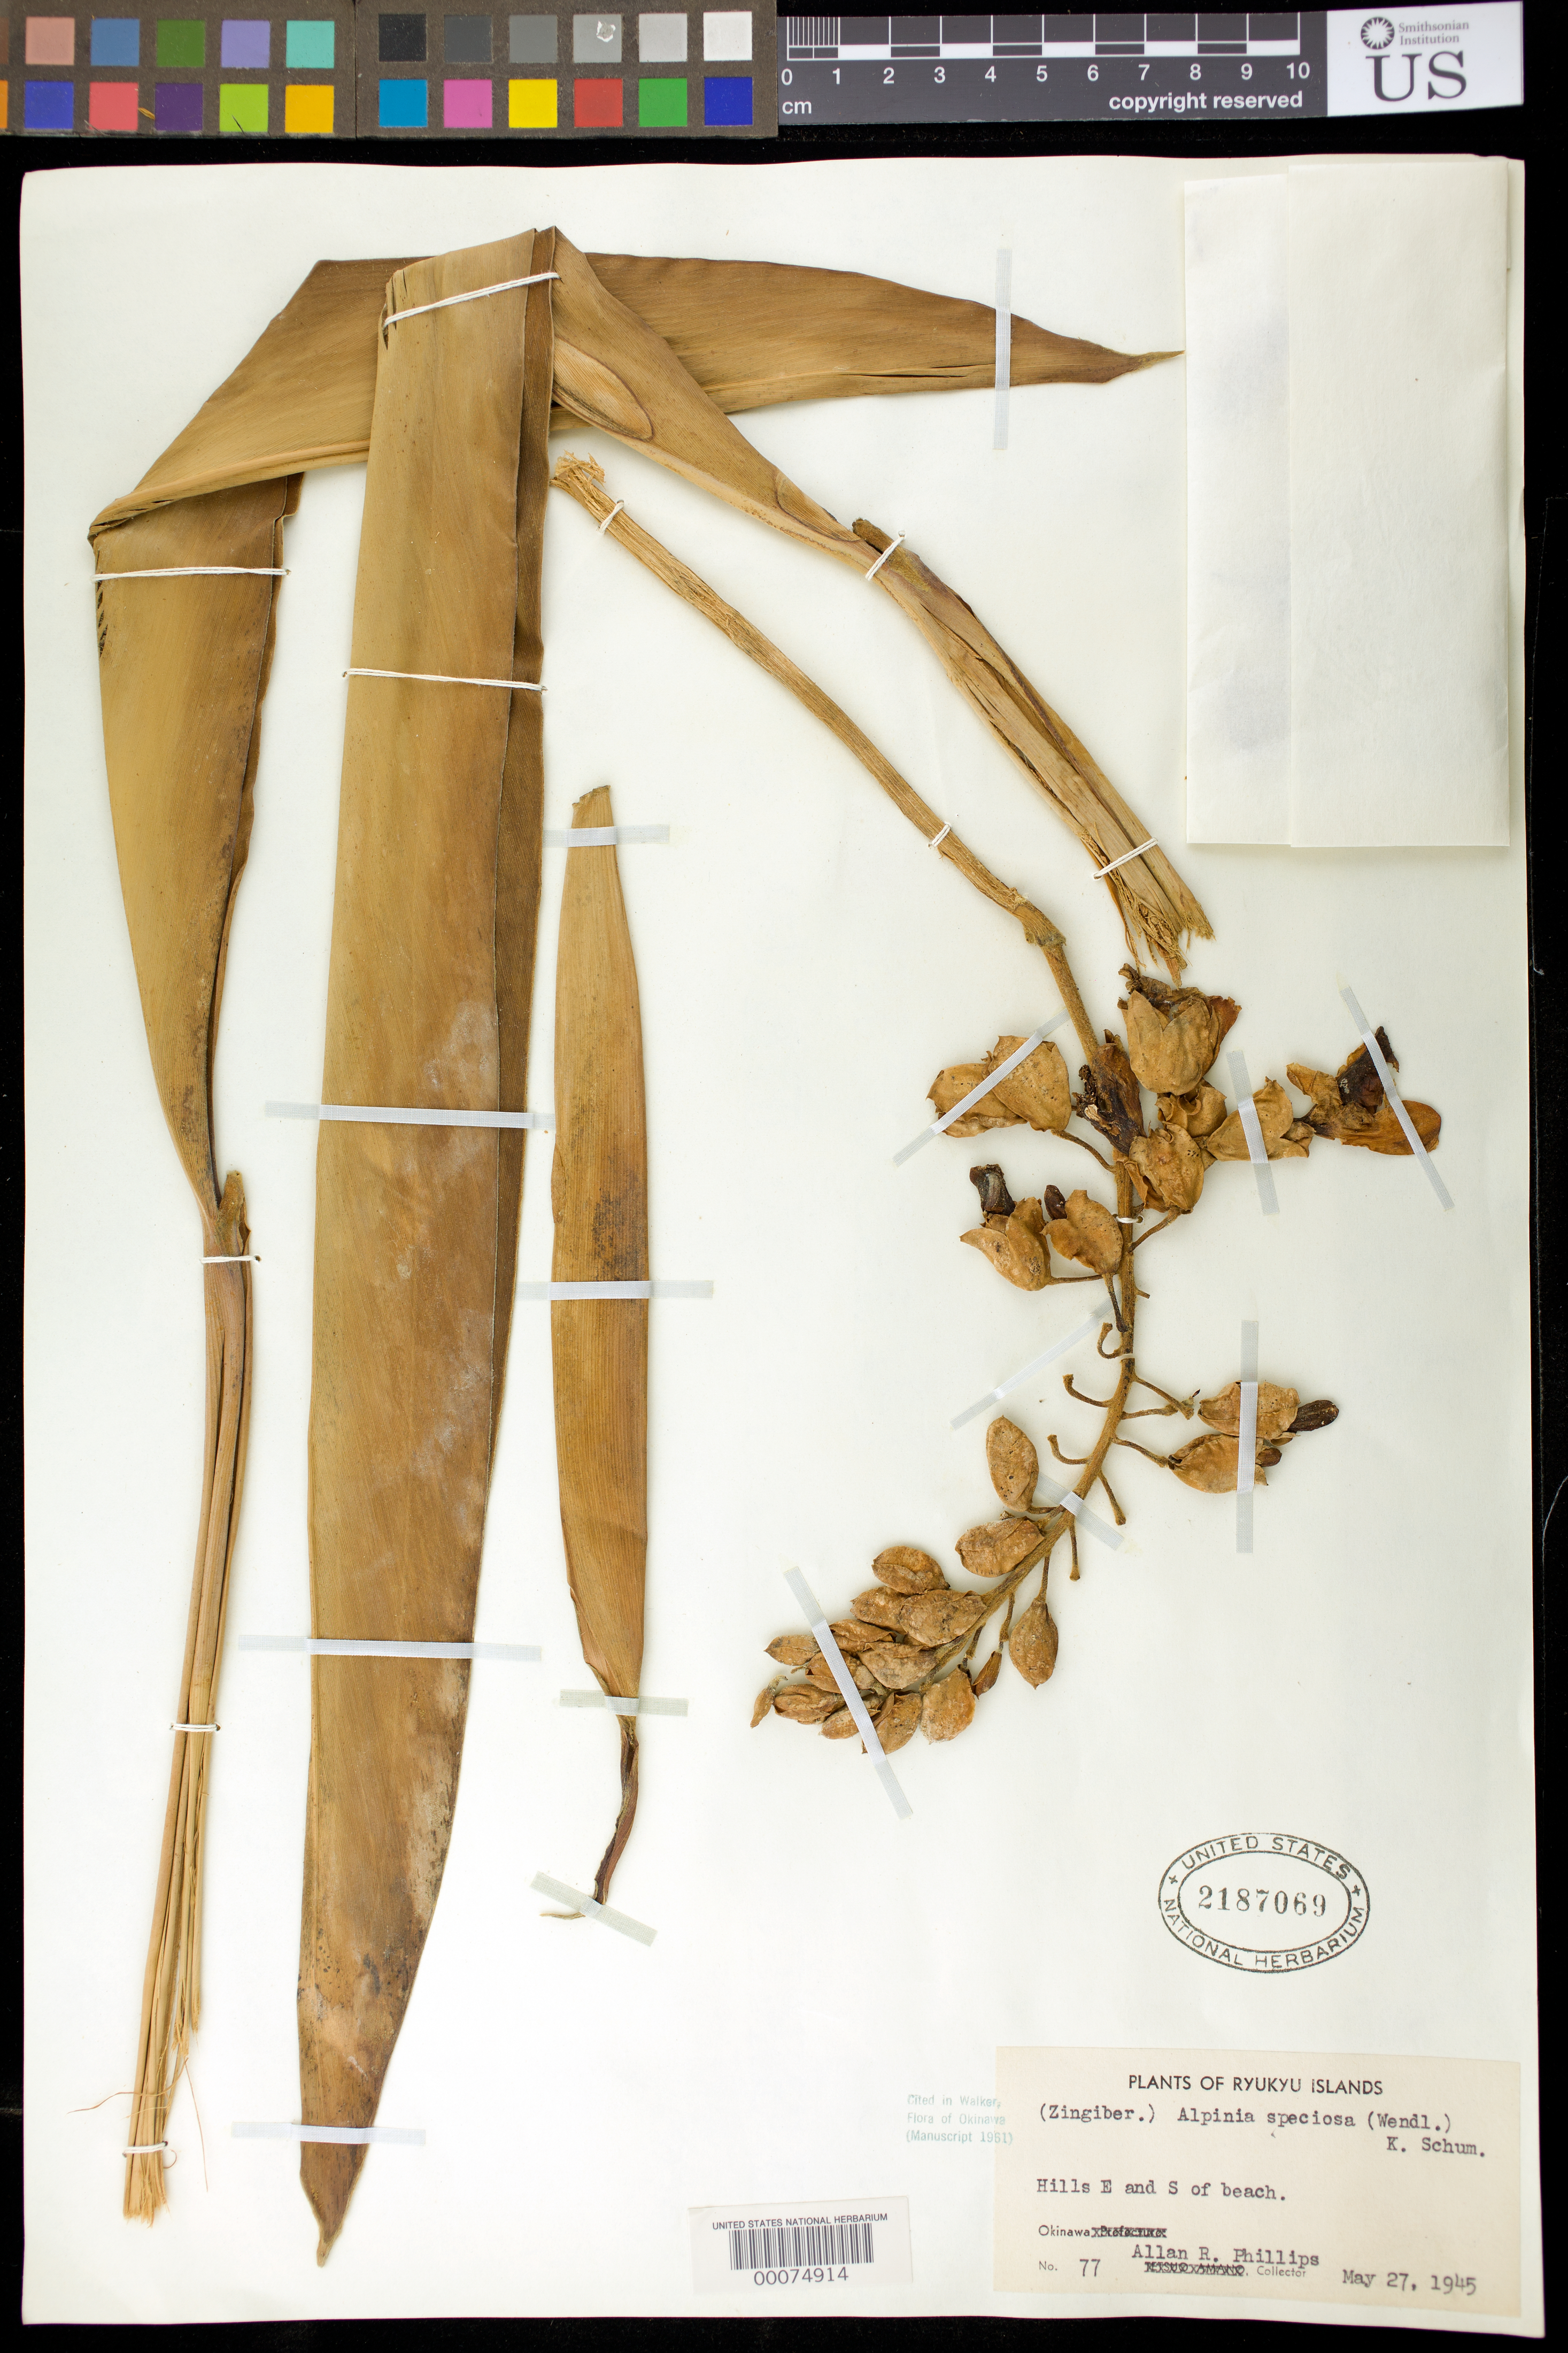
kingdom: Plantae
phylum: Tracheophyta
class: Liliopsida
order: Zingiberales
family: Zingiberaceae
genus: Alpinia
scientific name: Alpinia zerumbet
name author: (Pers.) B.L. Burtt & R.M. Sm.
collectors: A. R. Phillips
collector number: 77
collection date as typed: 27 May 1945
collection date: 1945-05-27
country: Japan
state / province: Okinawa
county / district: Okinawa Prefecture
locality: Hills e and s of beach, okinawa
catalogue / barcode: US 2187069